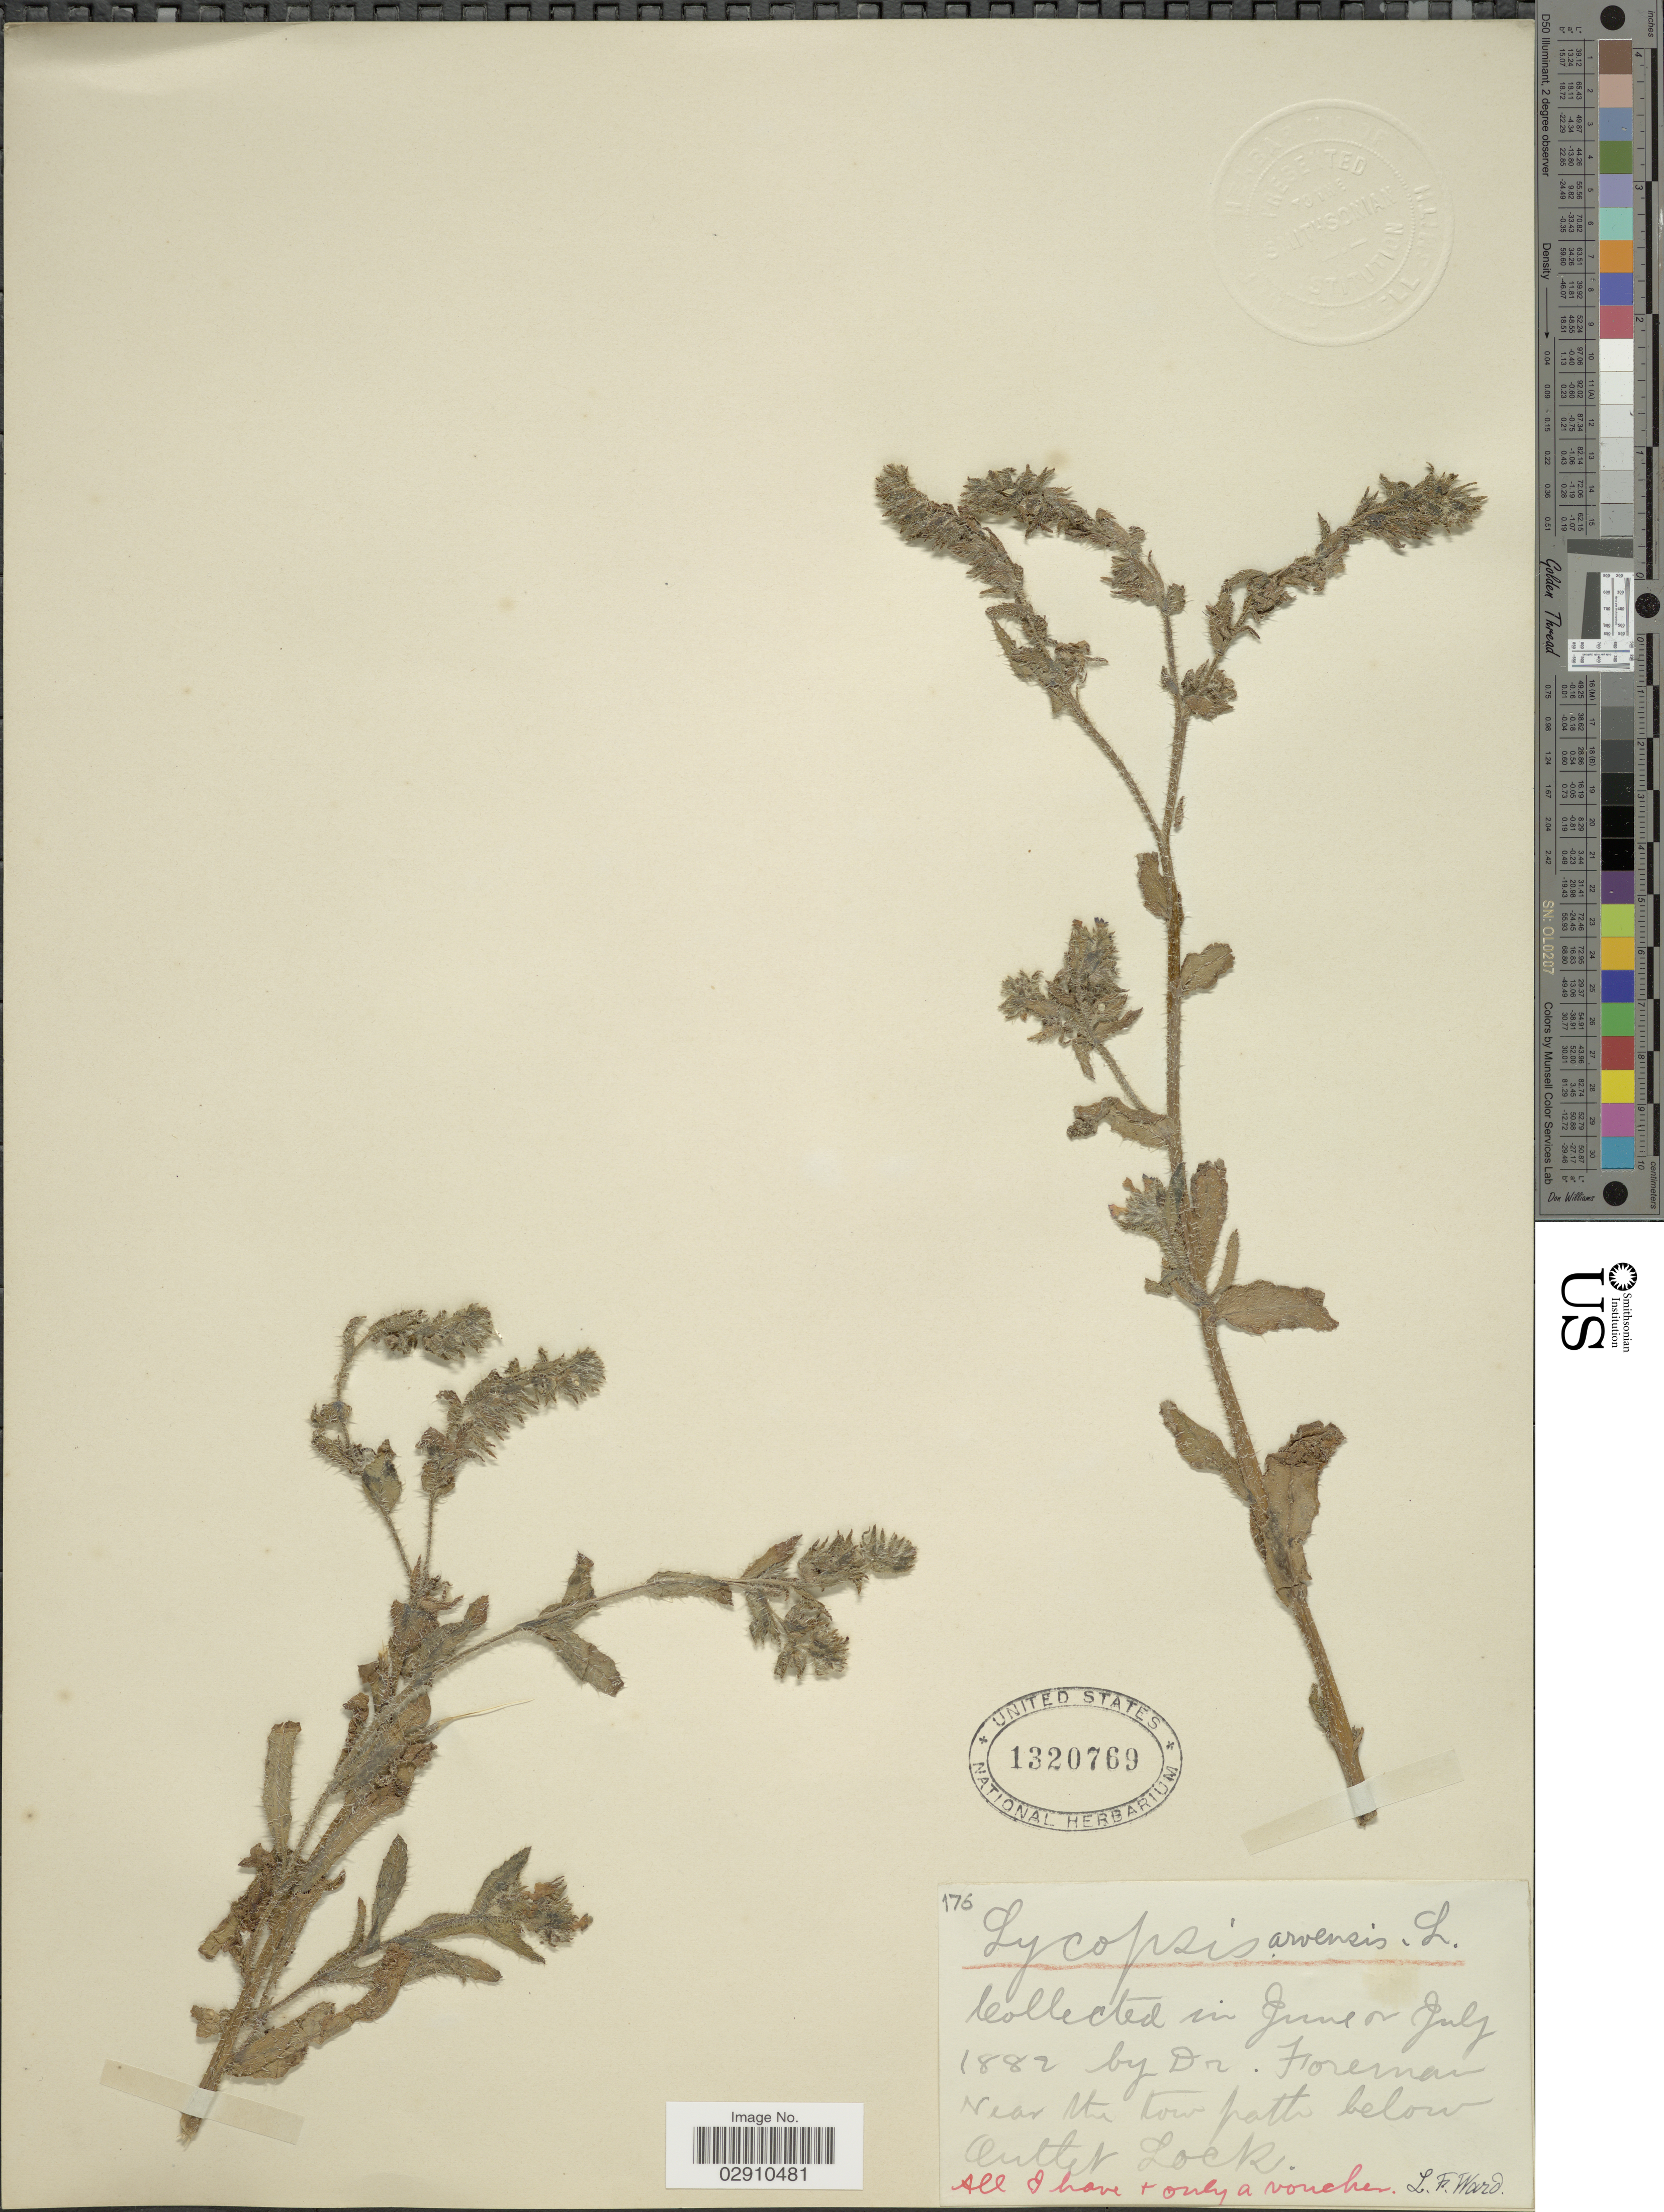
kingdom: Plantae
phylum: Tracheophyta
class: Magnoliopsida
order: Boraginales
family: Boraginaceae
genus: Lycopsis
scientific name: Lycopsis arvensis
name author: L.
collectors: -. Foreman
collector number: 176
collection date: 1882-06/1882-07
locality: Near the low path below Outlet Lock.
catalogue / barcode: US 1320769